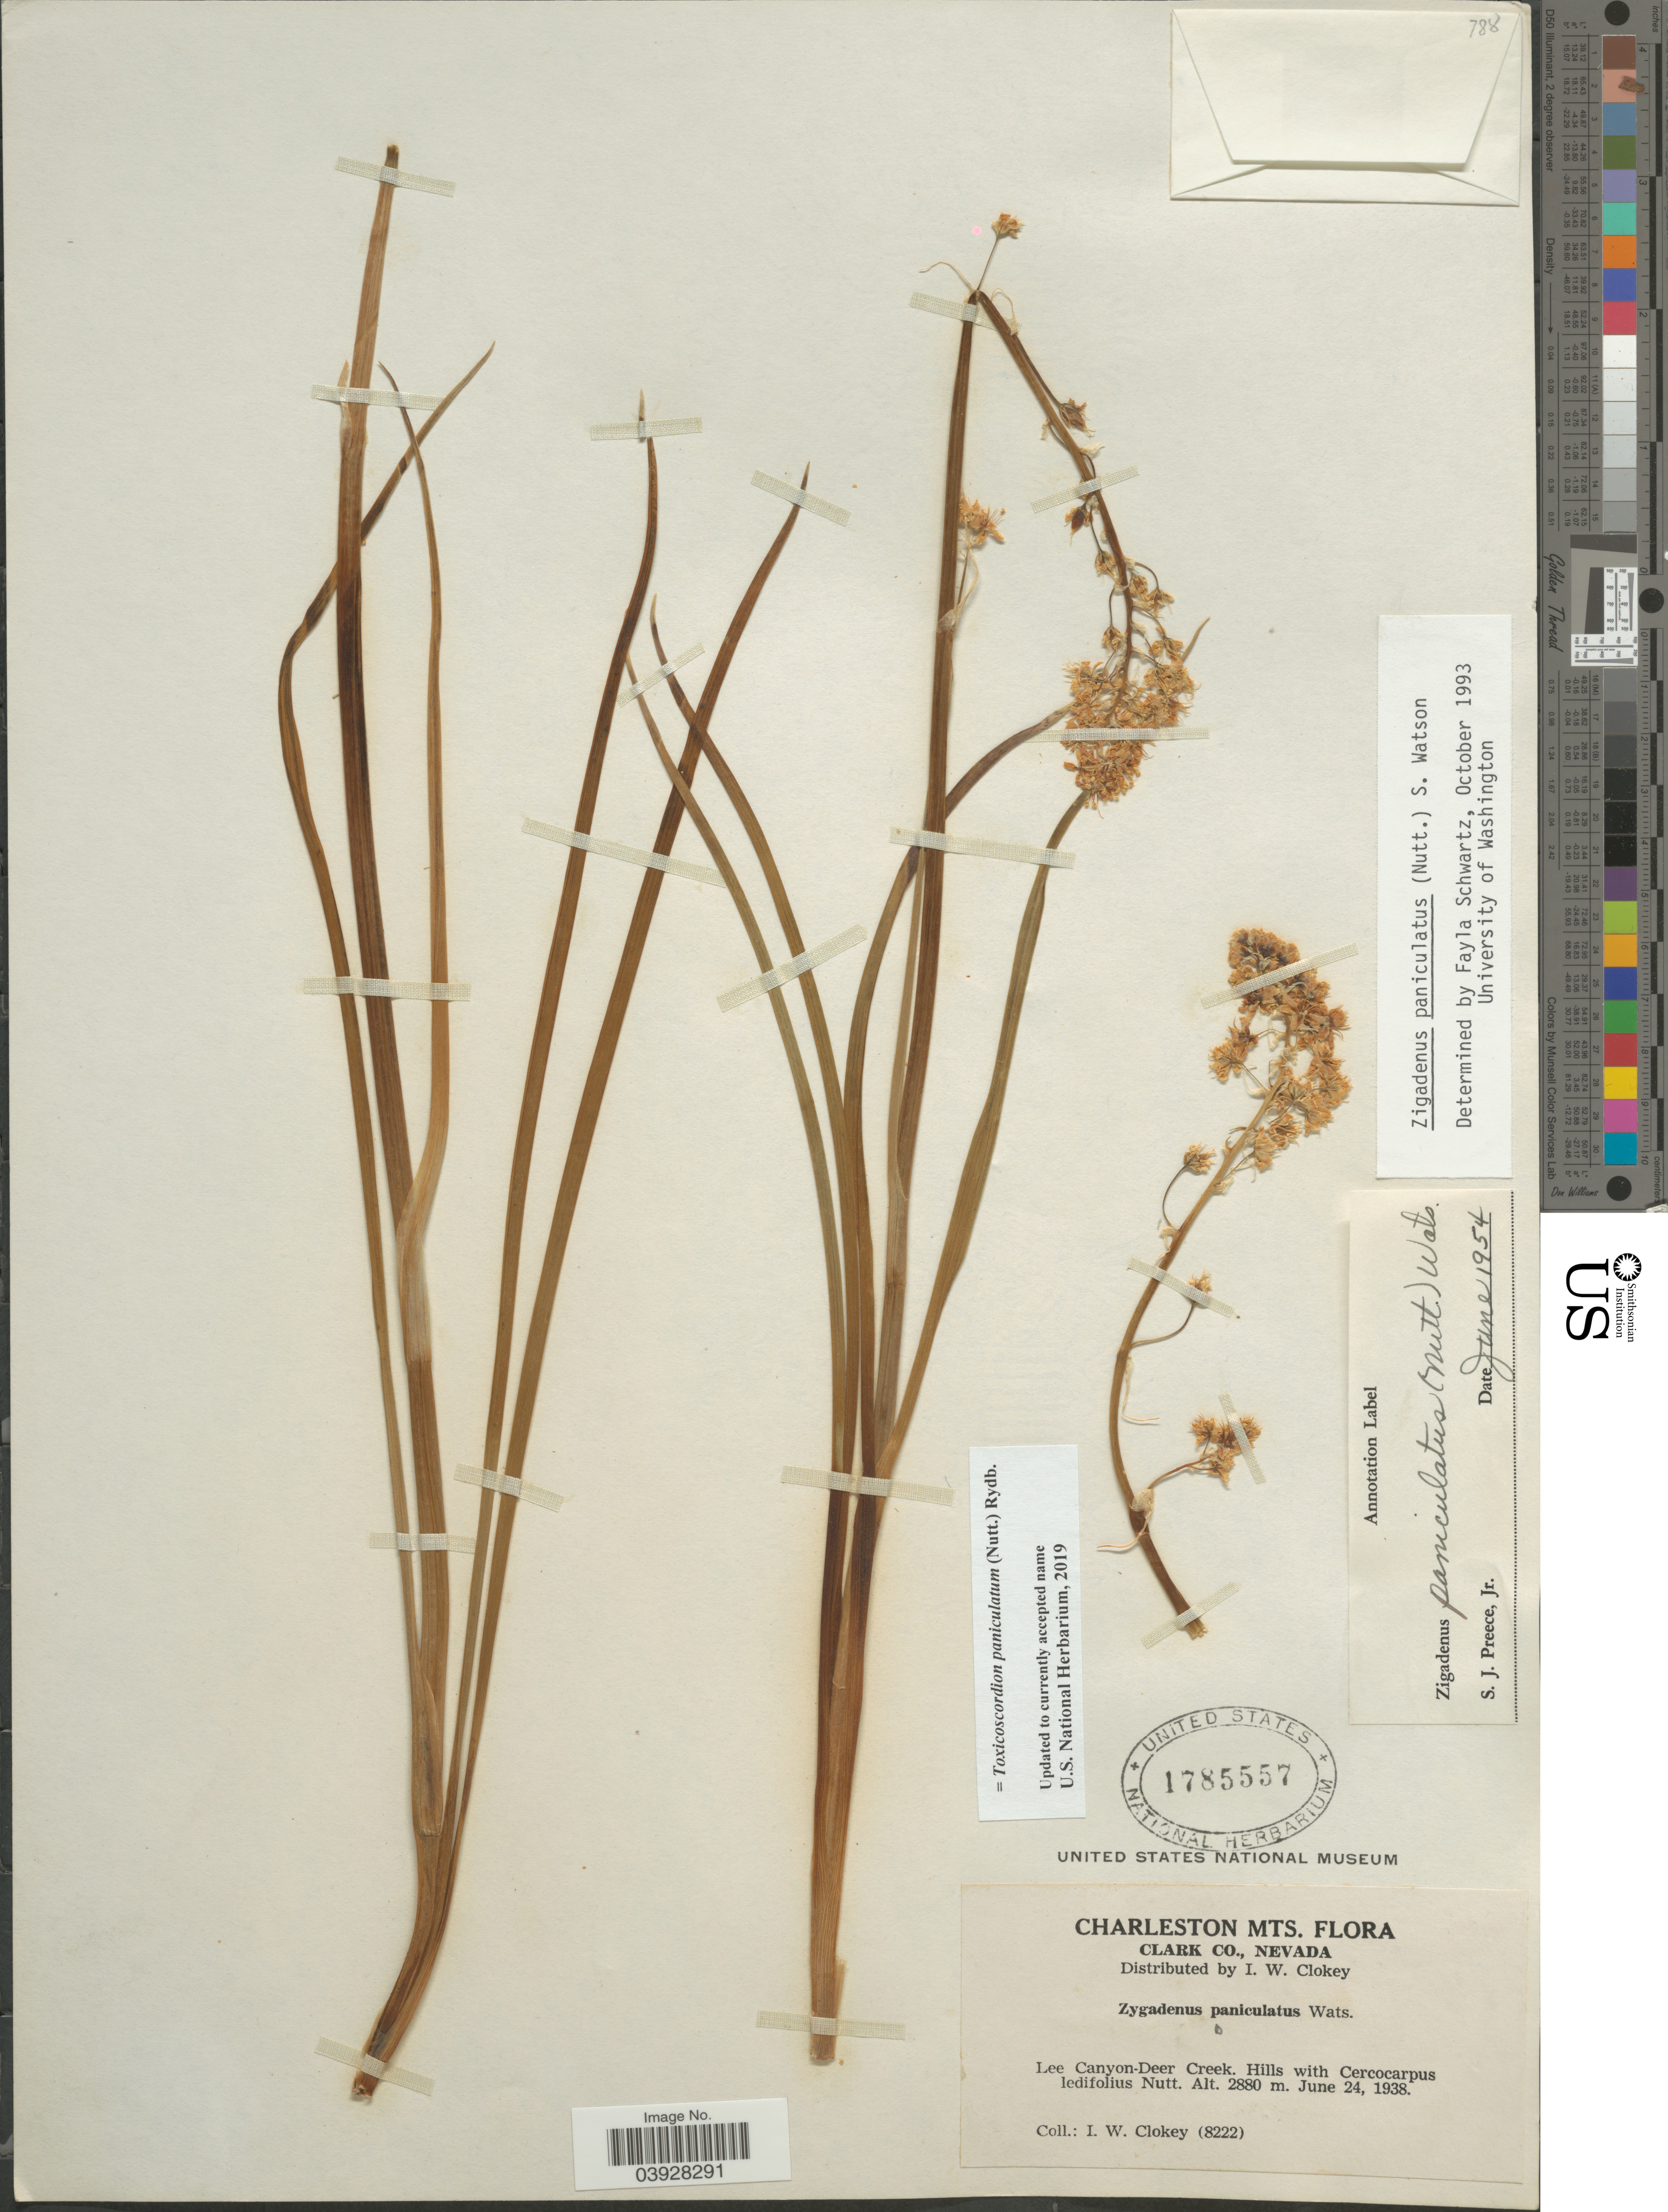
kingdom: Plantae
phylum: Tracheophyta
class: Liliopsida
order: Liliales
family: Melanthiaceae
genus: Toxicoscordion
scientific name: Toxicoscordion paniculatum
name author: (Nutt.) Rydb.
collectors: I. W. Clokey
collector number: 8222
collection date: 1938-06-24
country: United States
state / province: Nevada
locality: Charleston Mts. Clark Co. Lee Canyon-Deer Creek.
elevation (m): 2880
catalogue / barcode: US 1785557